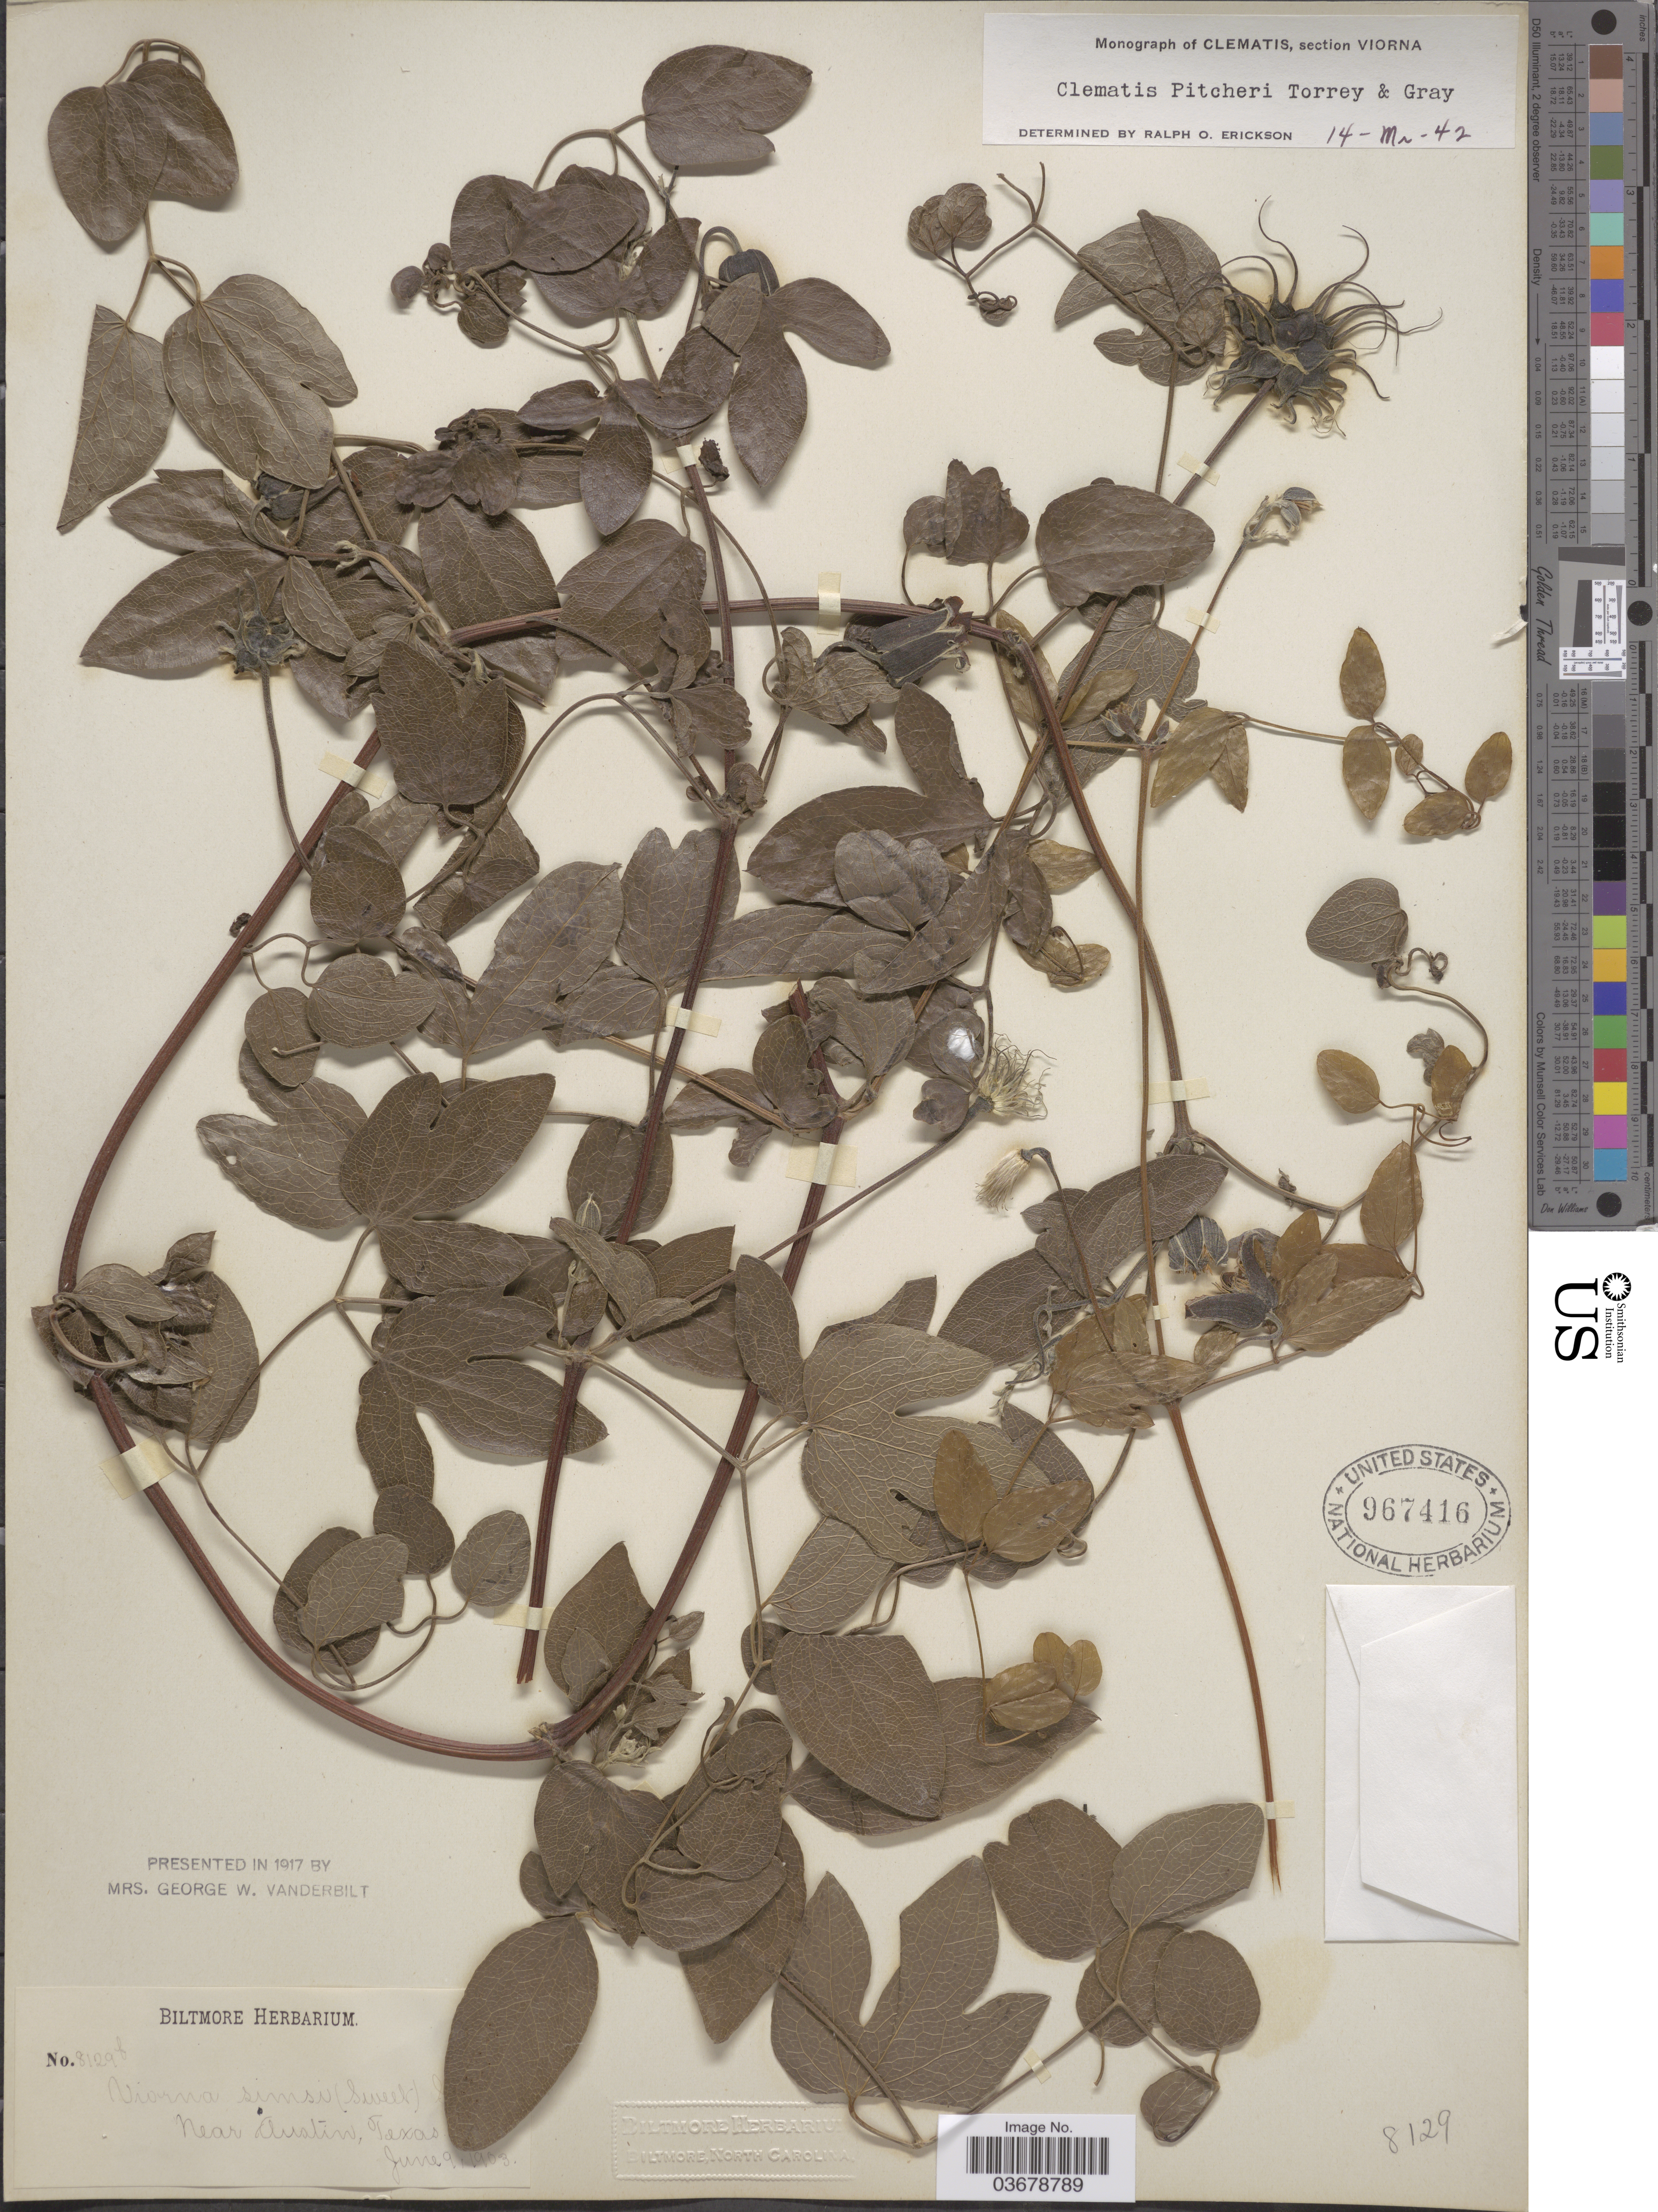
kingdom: Plantae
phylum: Tracheophyta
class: Magnoliopsida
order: Ranunculales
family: Ranunculaceae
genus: Clematis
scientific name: Clematis viorna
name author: L.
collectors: ex herb. Biltmore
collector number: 8129b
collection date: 1903-06-09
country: United States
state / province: Texas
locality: Near Austin.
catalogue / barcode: US 967416